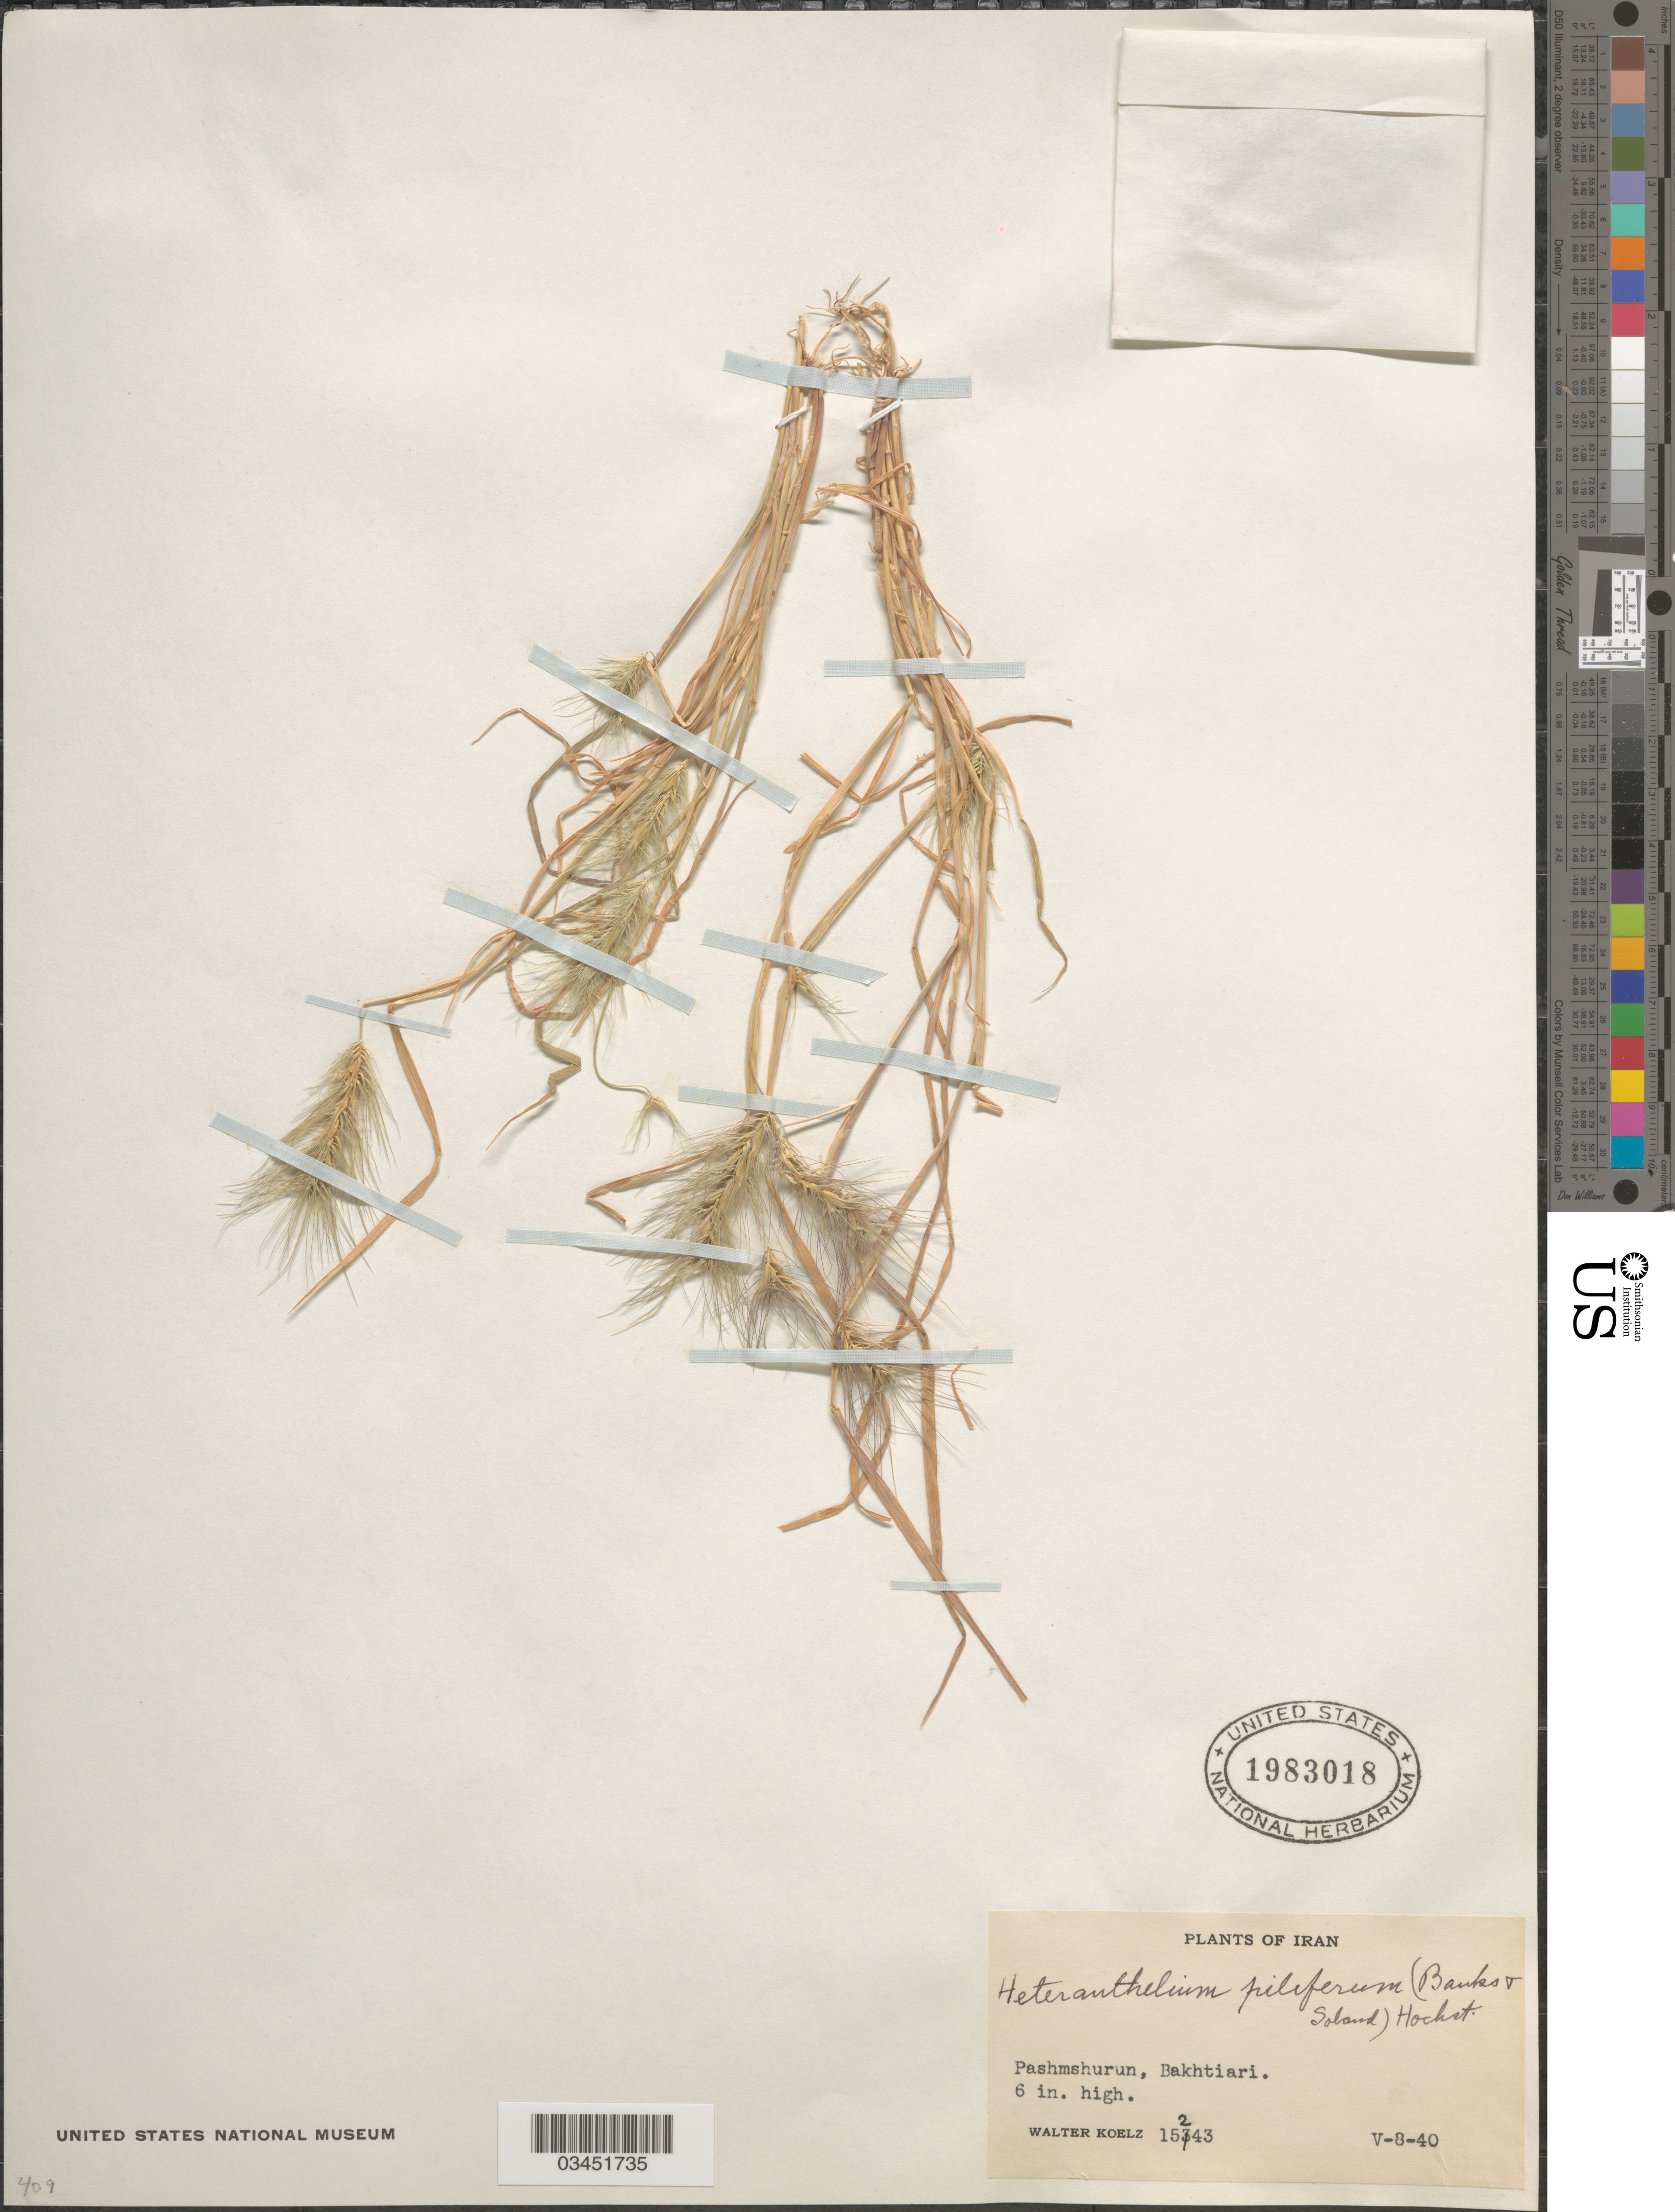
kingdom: Plantae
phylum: Tracheophyta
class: Liliopsida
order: Poales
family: Poaceae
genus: Heteranthelium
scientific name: Heteranthelium piliferum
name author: (Sol.) Hochst.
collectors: W. N. Koelz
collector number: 15243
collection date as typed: Transcribed d/m/y: 8/5/40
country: Iran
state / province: Chahar Mahaal and Bakhtiari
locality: Pashmshurun, Bakhtiari.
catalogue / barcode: US 1983018